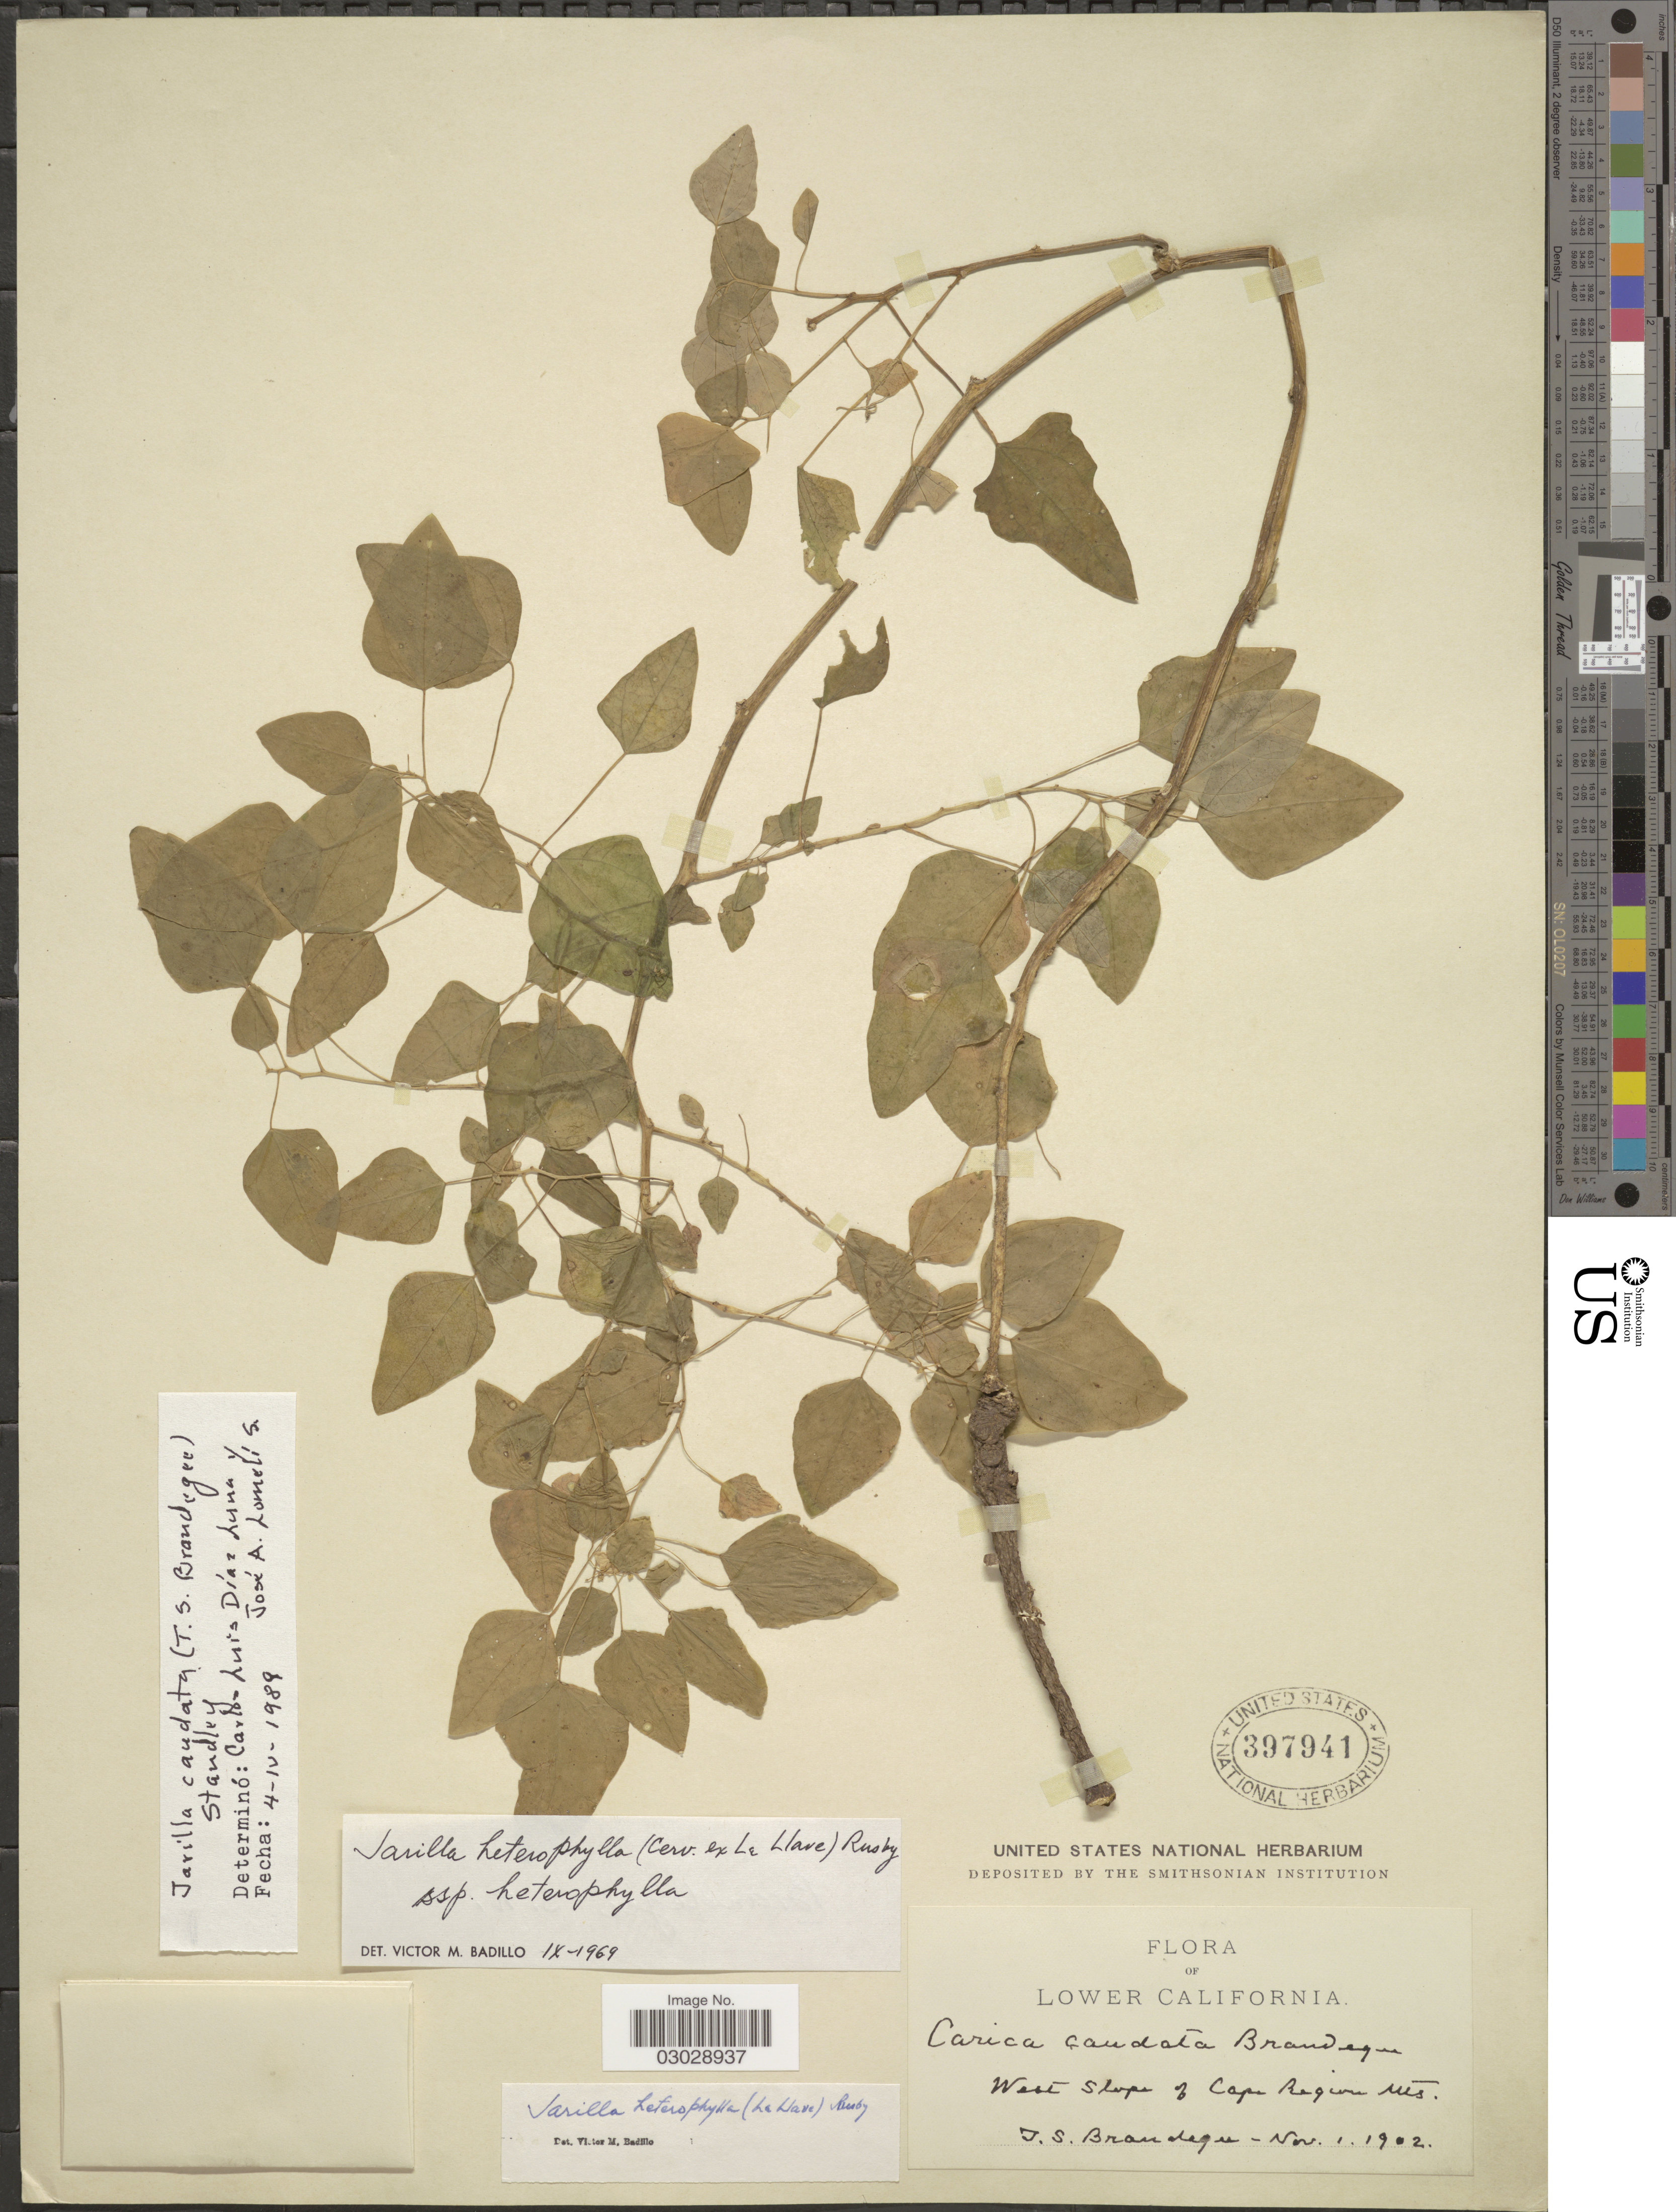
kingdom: Plantae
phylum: Tracheophyta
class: Magnoliopsida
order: Brassicales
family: Caricaceae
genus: Jarilla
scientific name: Jarilla caudata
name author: (Brandegee) Standl.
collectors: T. S. Brandegee (herbarium)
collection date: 1902-11-01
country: Mexico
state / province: Baja California Sur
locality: Lower California. West slope of Cape Region Mts.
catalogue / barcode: US 397941